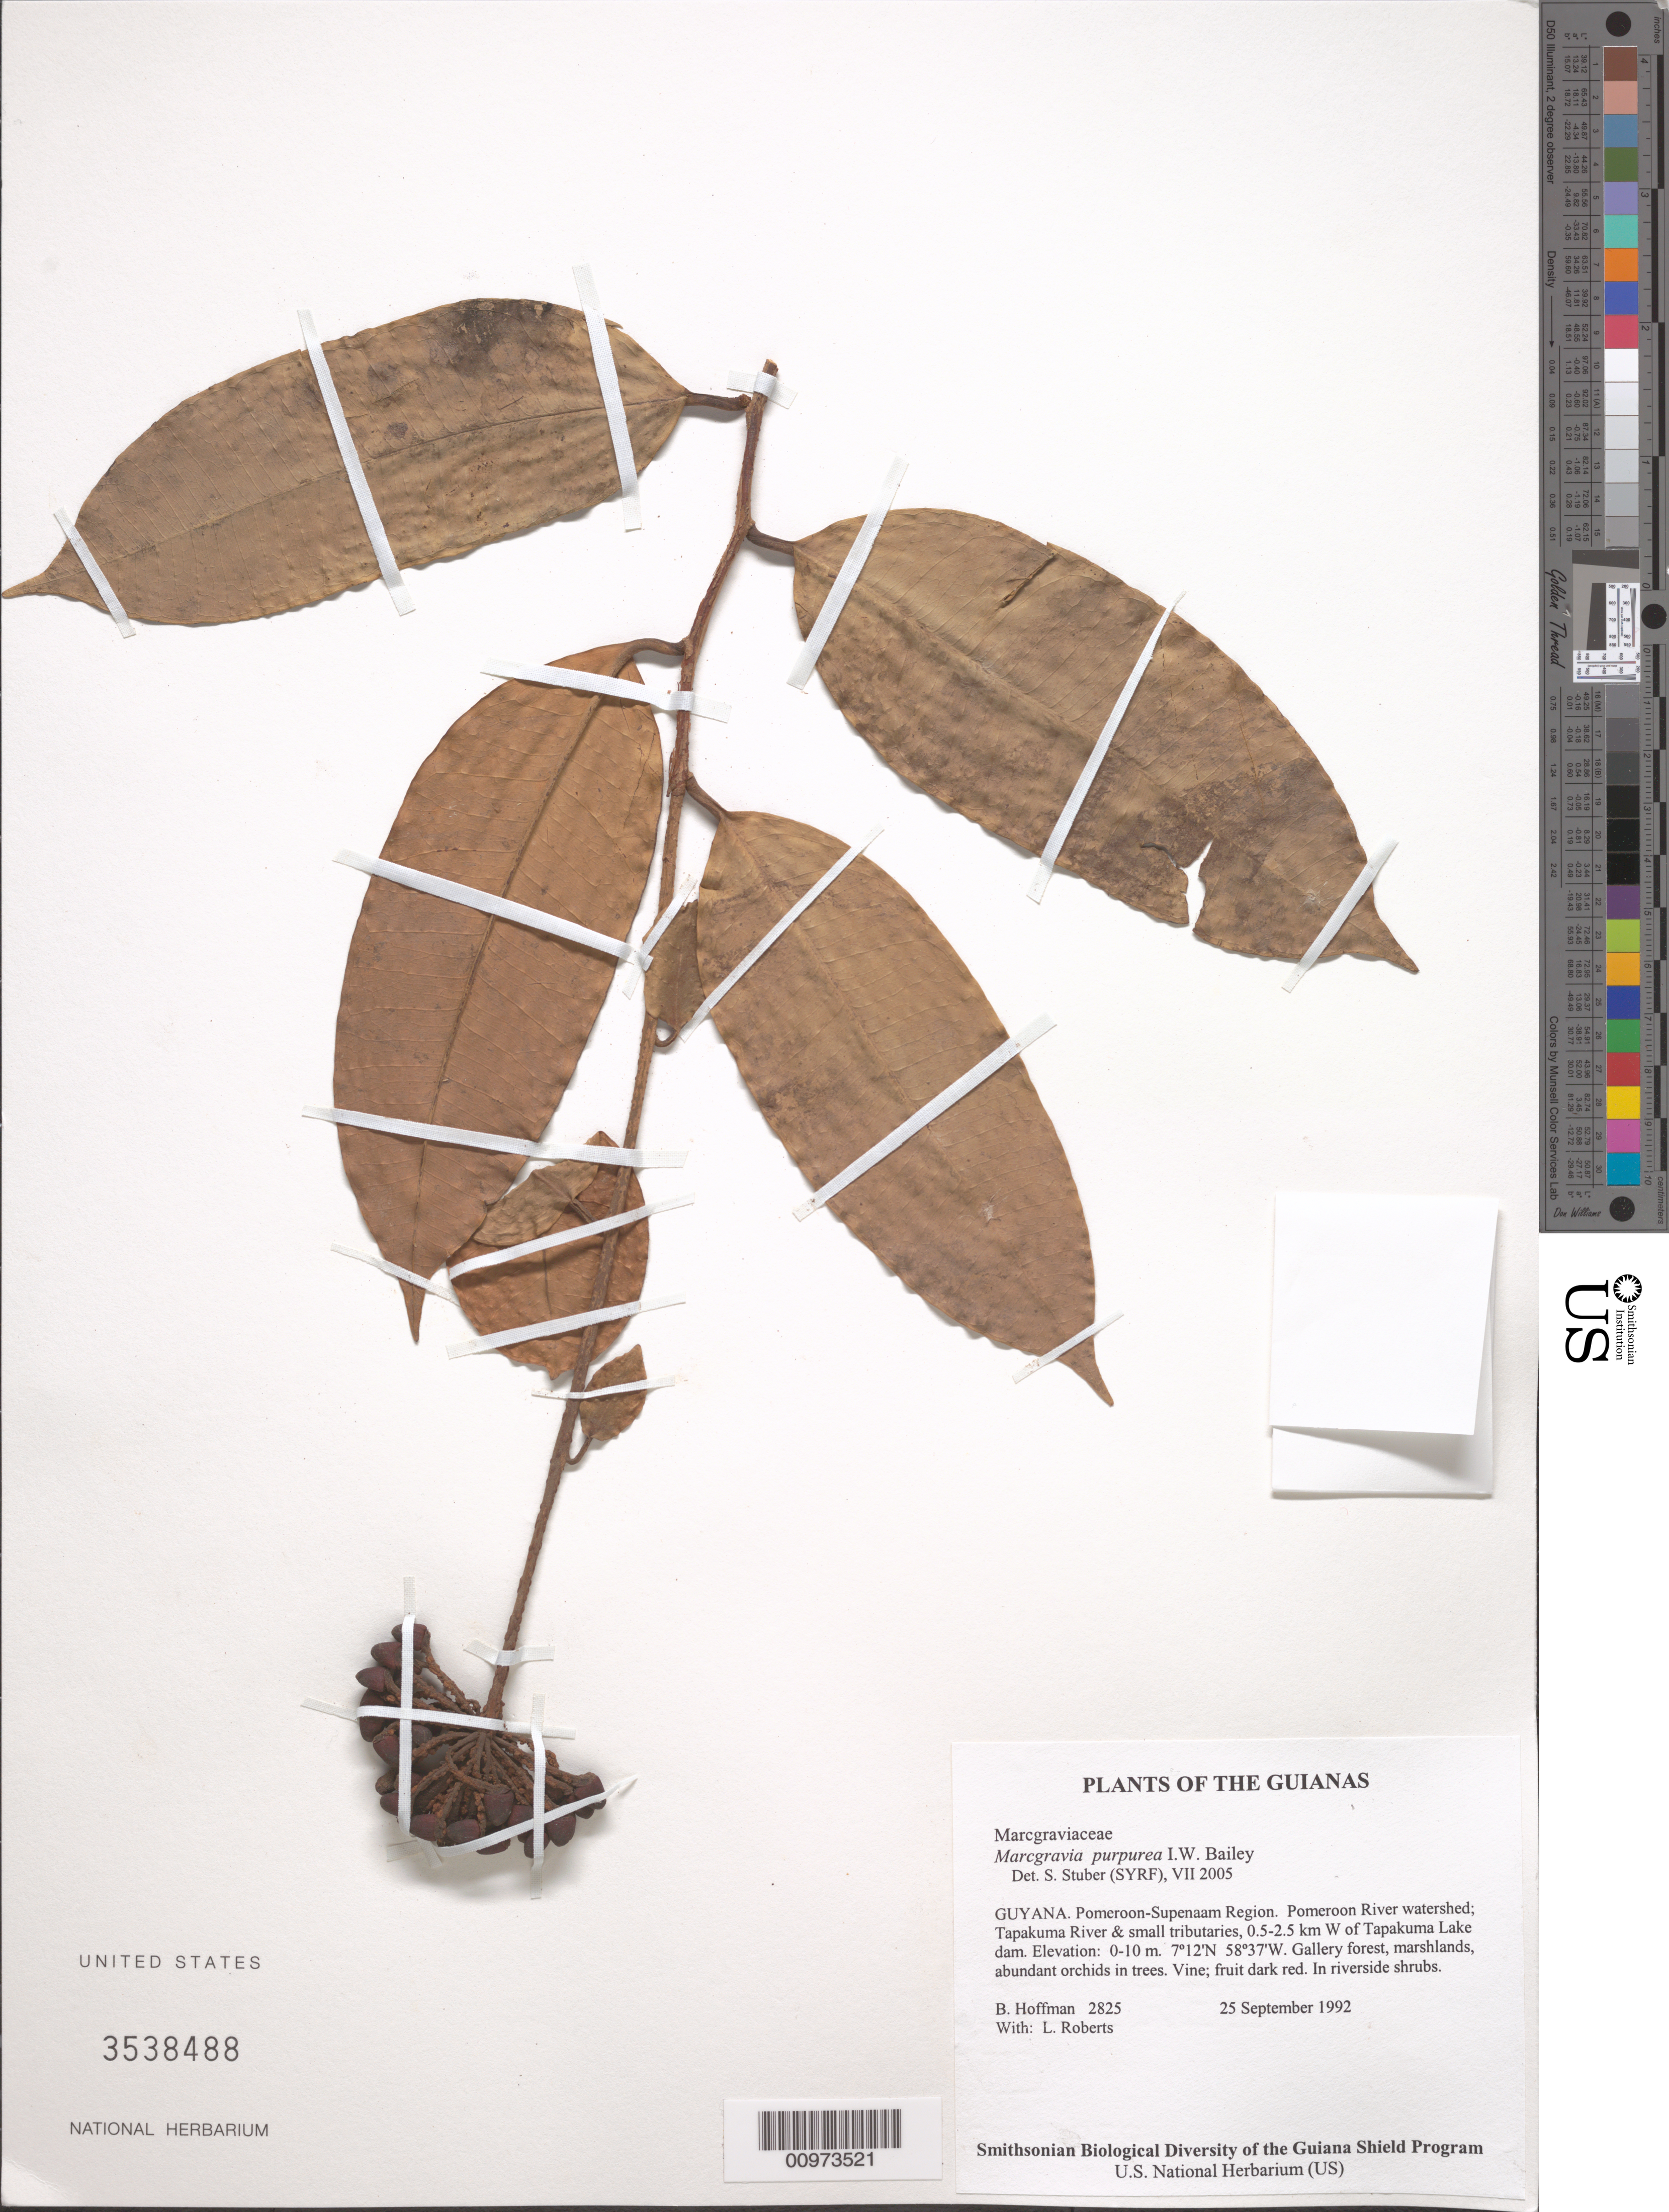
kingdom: Plantae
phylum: Tracheophyta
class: Magnoliopsida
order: Ericales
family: Marcgraviaceae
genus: Marcgravia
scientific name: Marcgravia purpurea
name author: I.W. Bailey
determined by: Stuber, S.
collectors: B. Hoffman & L. Roberts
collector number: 2825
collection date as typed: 25 September 1992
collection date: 1992-09-25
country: Guyana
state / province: Pomeroon-Supenaam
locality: Pomeroon River watershed; Tapakuma River & small tributaries, 0.5-2.5 km W of Tapakuma Lake dam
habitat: Gallery forest, marshlands, abundant orchids in trees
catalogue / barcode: US 3538488